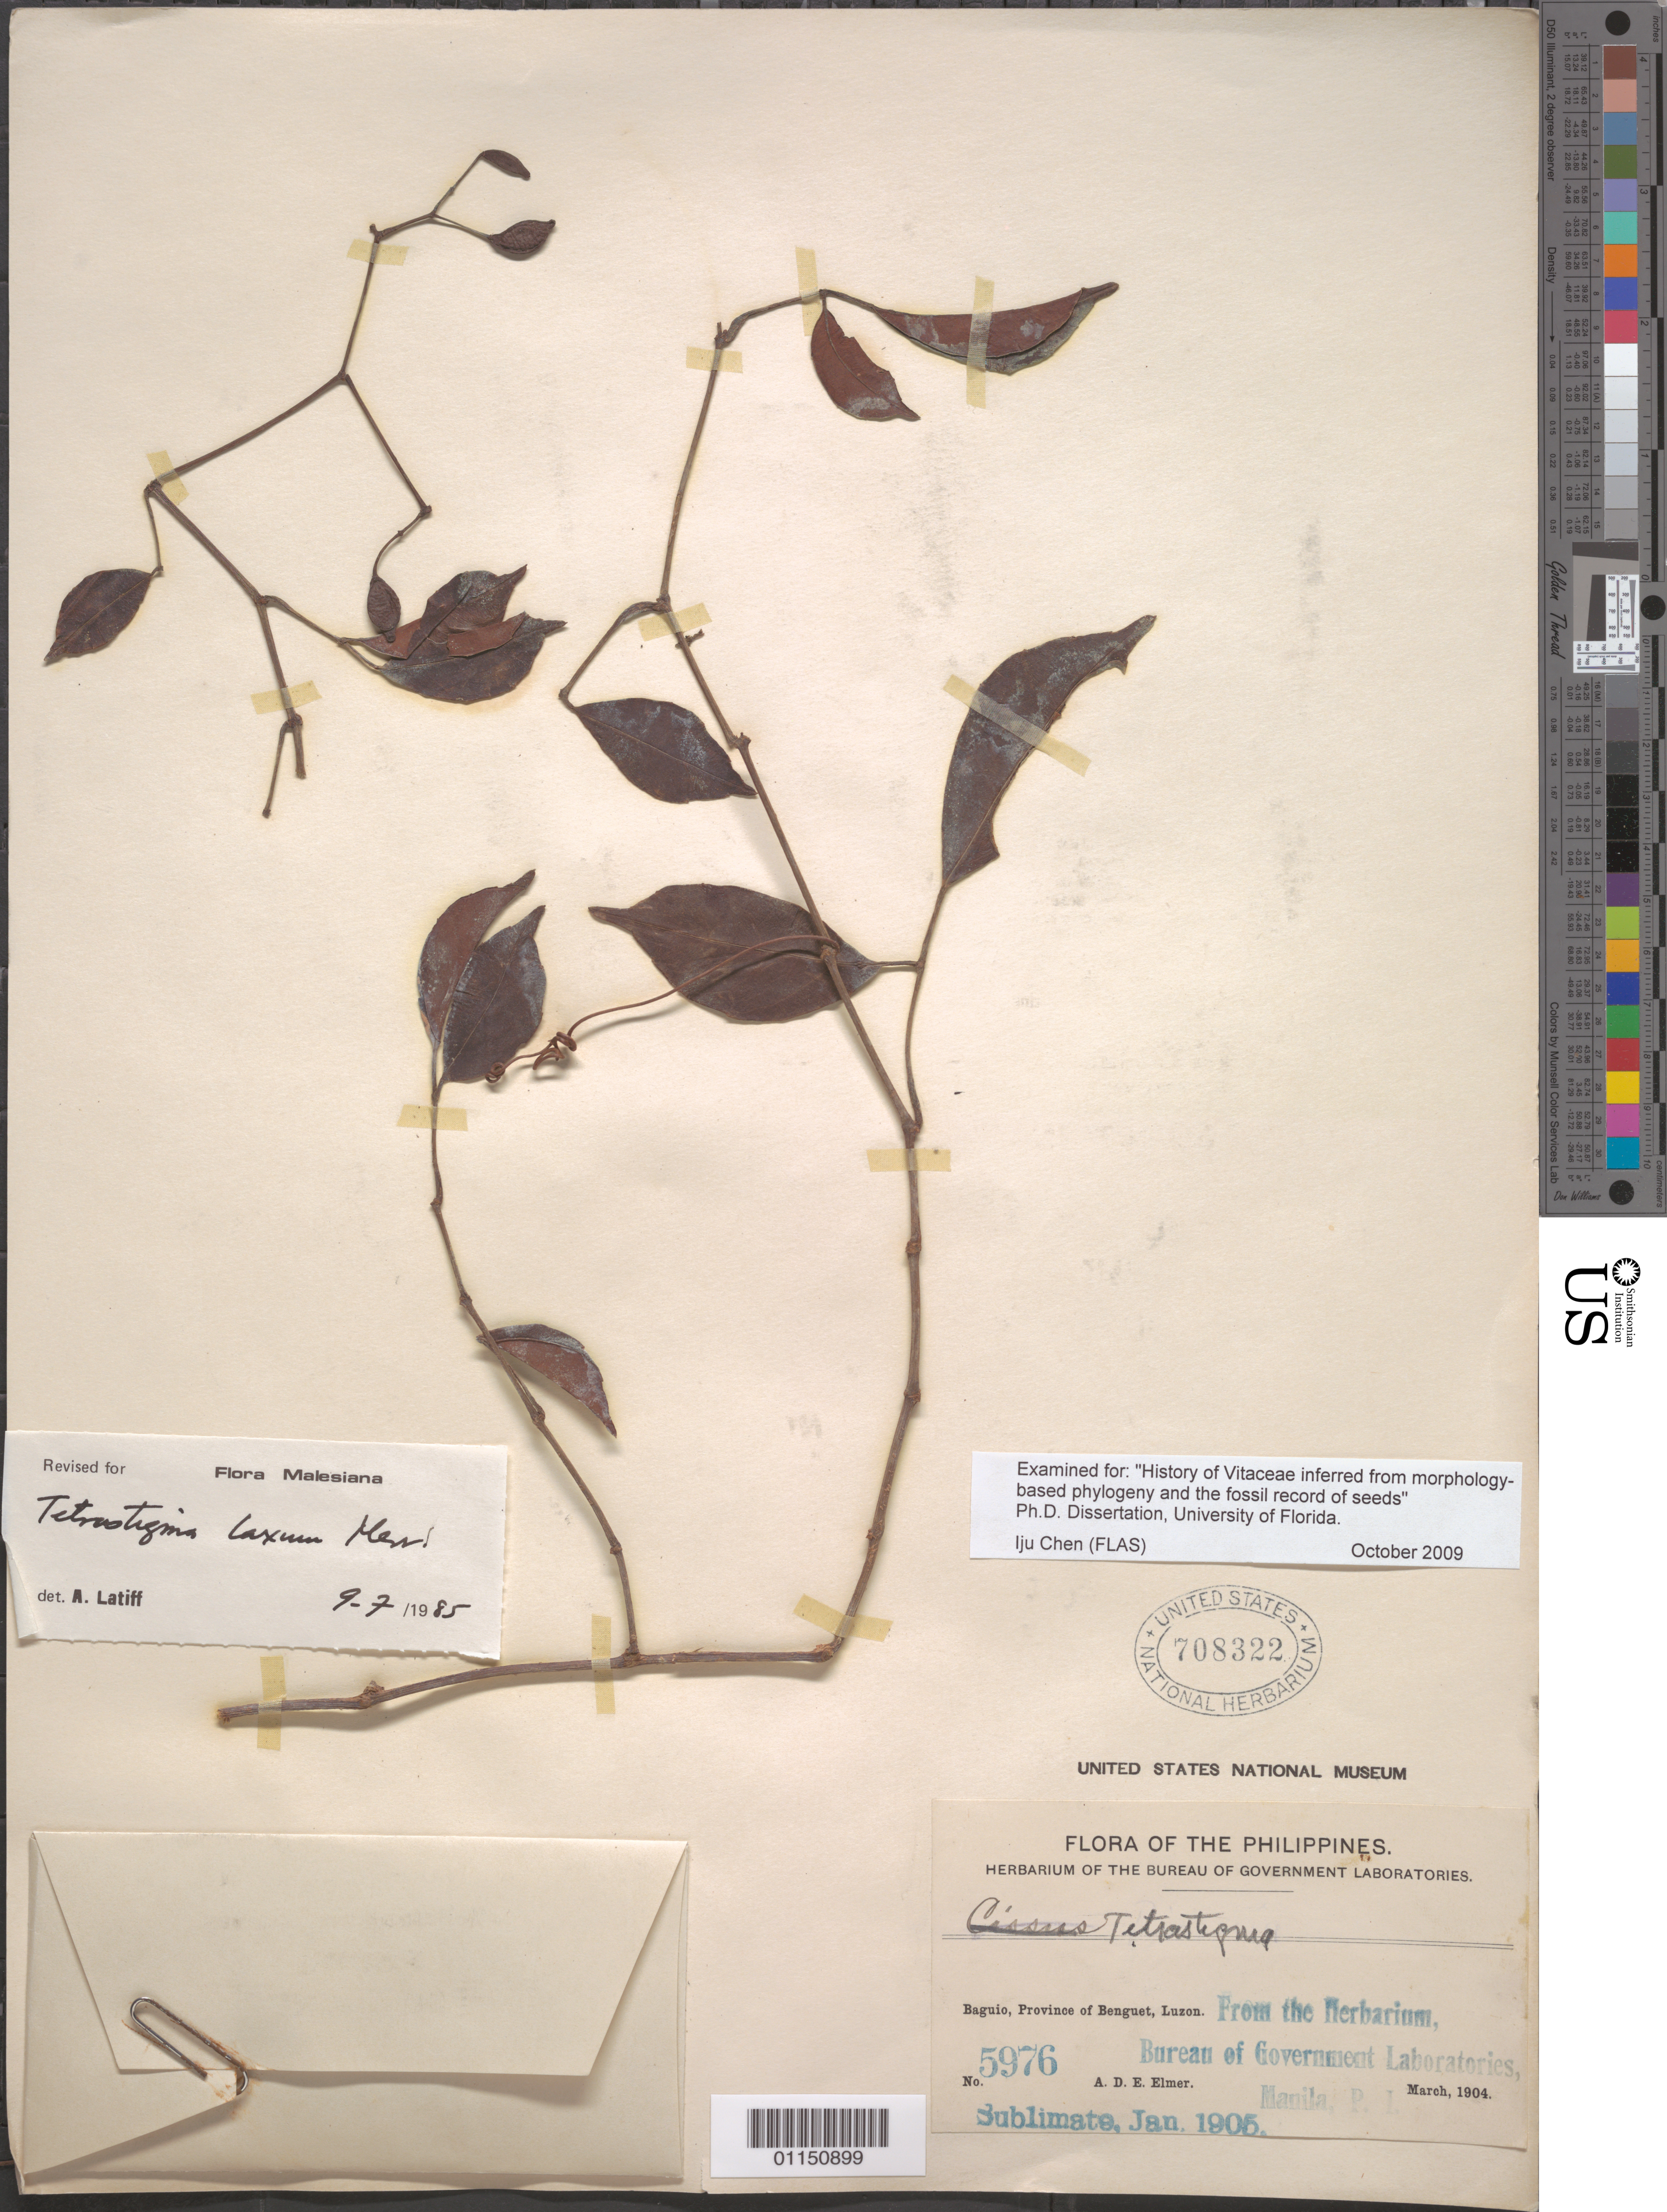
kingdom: Plantae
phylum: Tracheophyta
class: Magnoliopsida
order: Vitales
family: Vitaceae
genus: Tetrastigma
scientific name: Tetrastigma laxum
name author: Merr.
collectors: A. D. E. Elmer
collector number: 5976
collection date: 1904-03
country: Philippines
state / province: Cordillera (Administrative Region)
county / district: Benguet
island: Luzon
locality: Baguio.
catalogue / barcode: US 708322